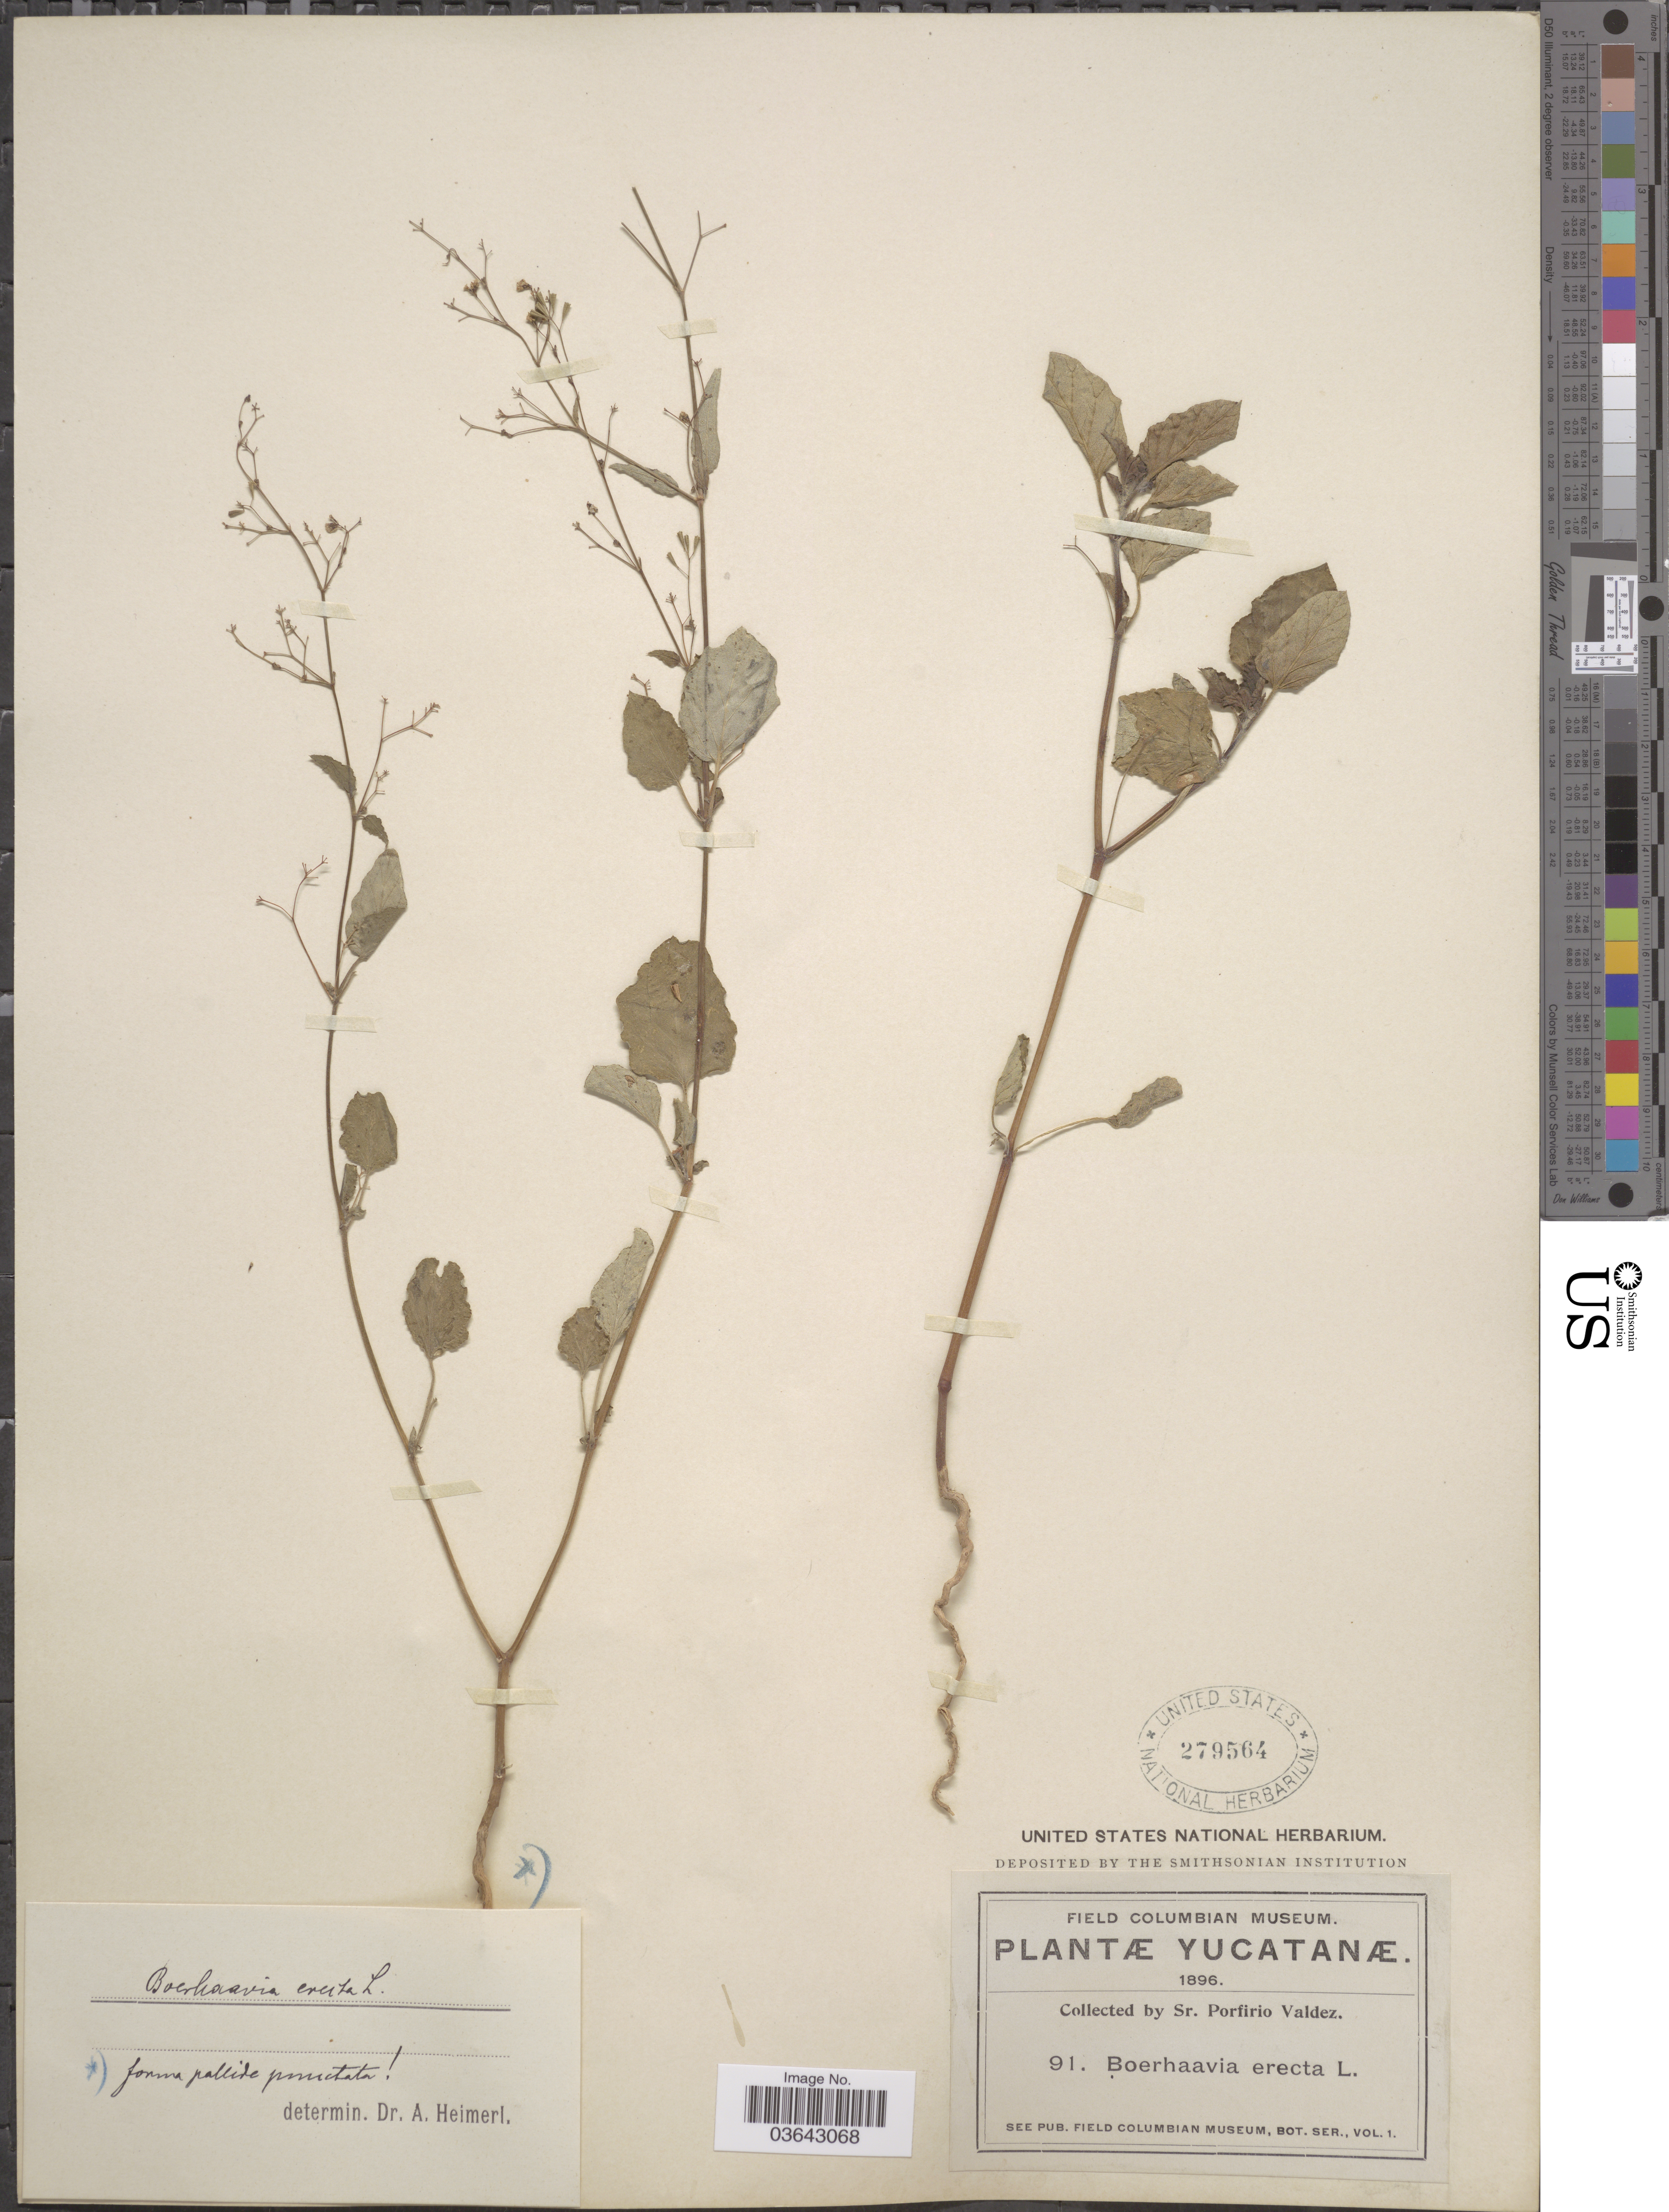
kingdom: Plantae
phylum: Tracheophyta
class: Magnoliopsida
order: Caryophyllales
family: Nyctaginaceae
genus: Boerhavia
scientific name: Boerhavia erecta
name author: L.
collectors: P. Valdez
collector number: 91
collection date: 1896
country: Mexico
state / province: Yucatán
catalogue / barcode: US 279564